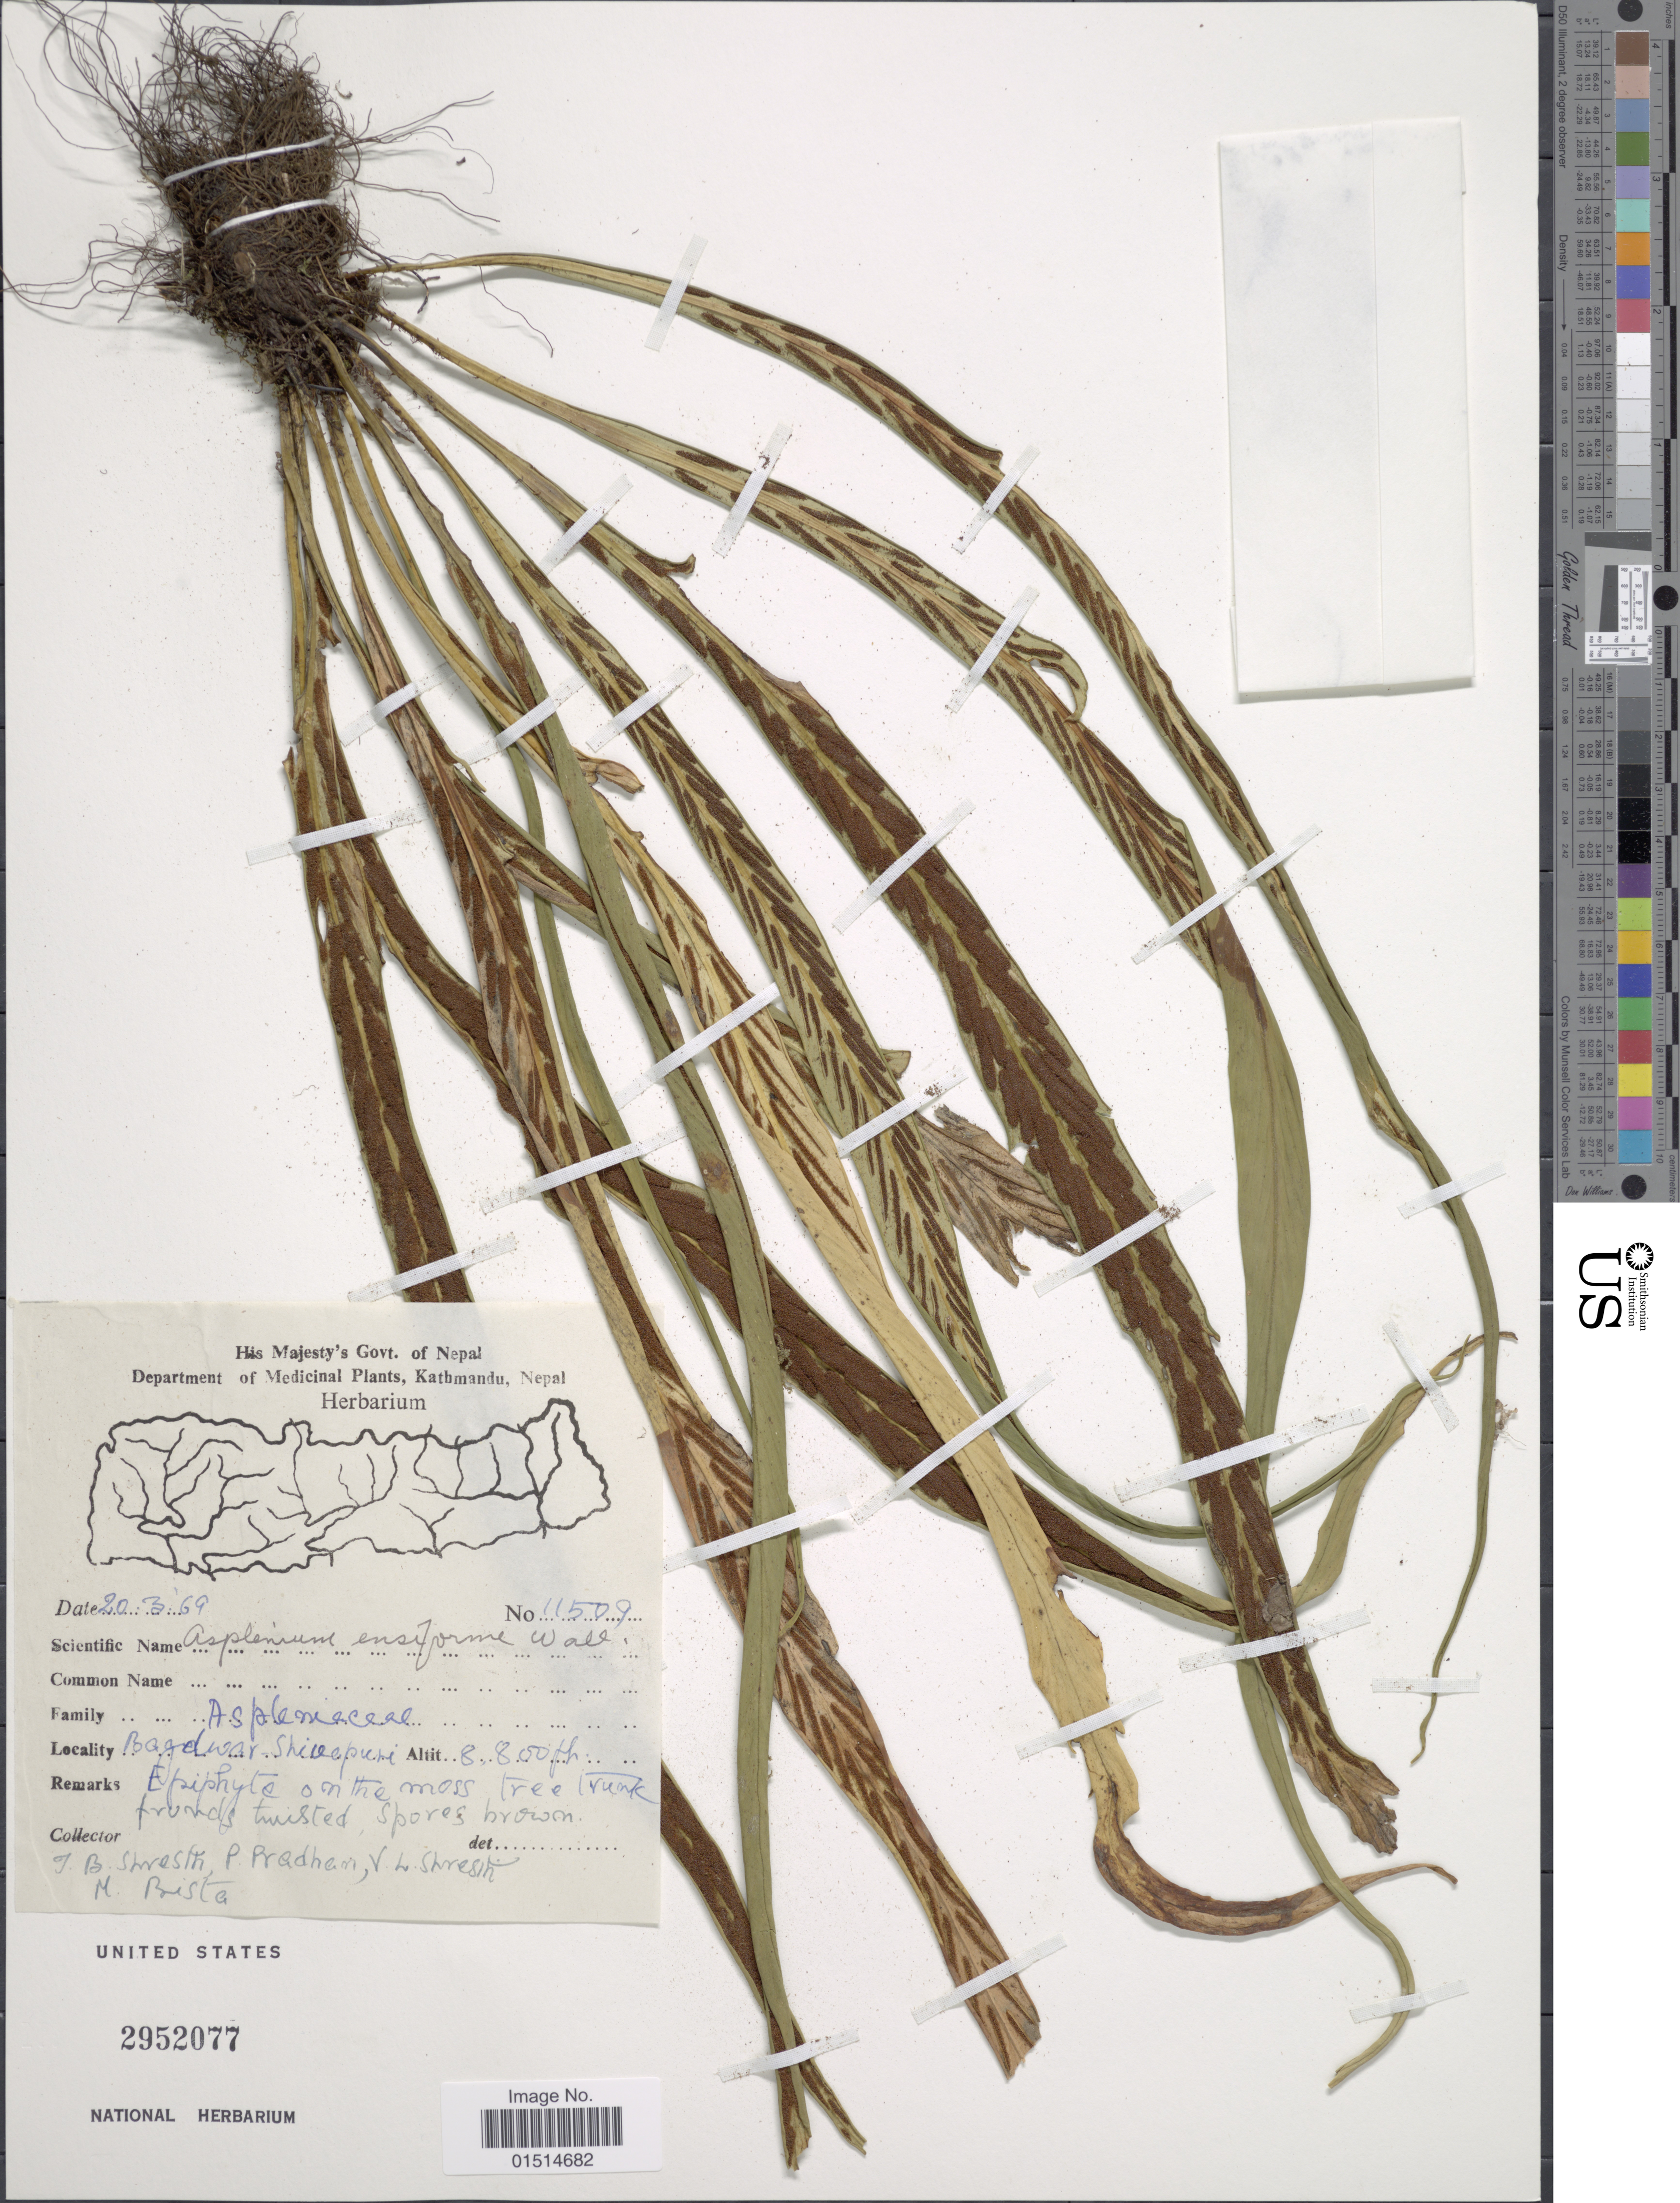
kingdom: Plantae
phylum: Tracheophyta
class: Polypodiopsida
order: Polypodiales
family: Aspleniaceae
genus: Asplenium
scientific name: Asplenium ensiforme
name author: Wall. ex Hook. & Grev.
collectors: T. B. Shrestha, P. Pradhan & V. Shrestha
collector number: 11509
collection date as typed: Transcribed d/m/y: 20/3/69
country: Nepal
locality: Bagdwat Shiveputi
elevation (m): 2682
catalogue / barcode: US 2952077